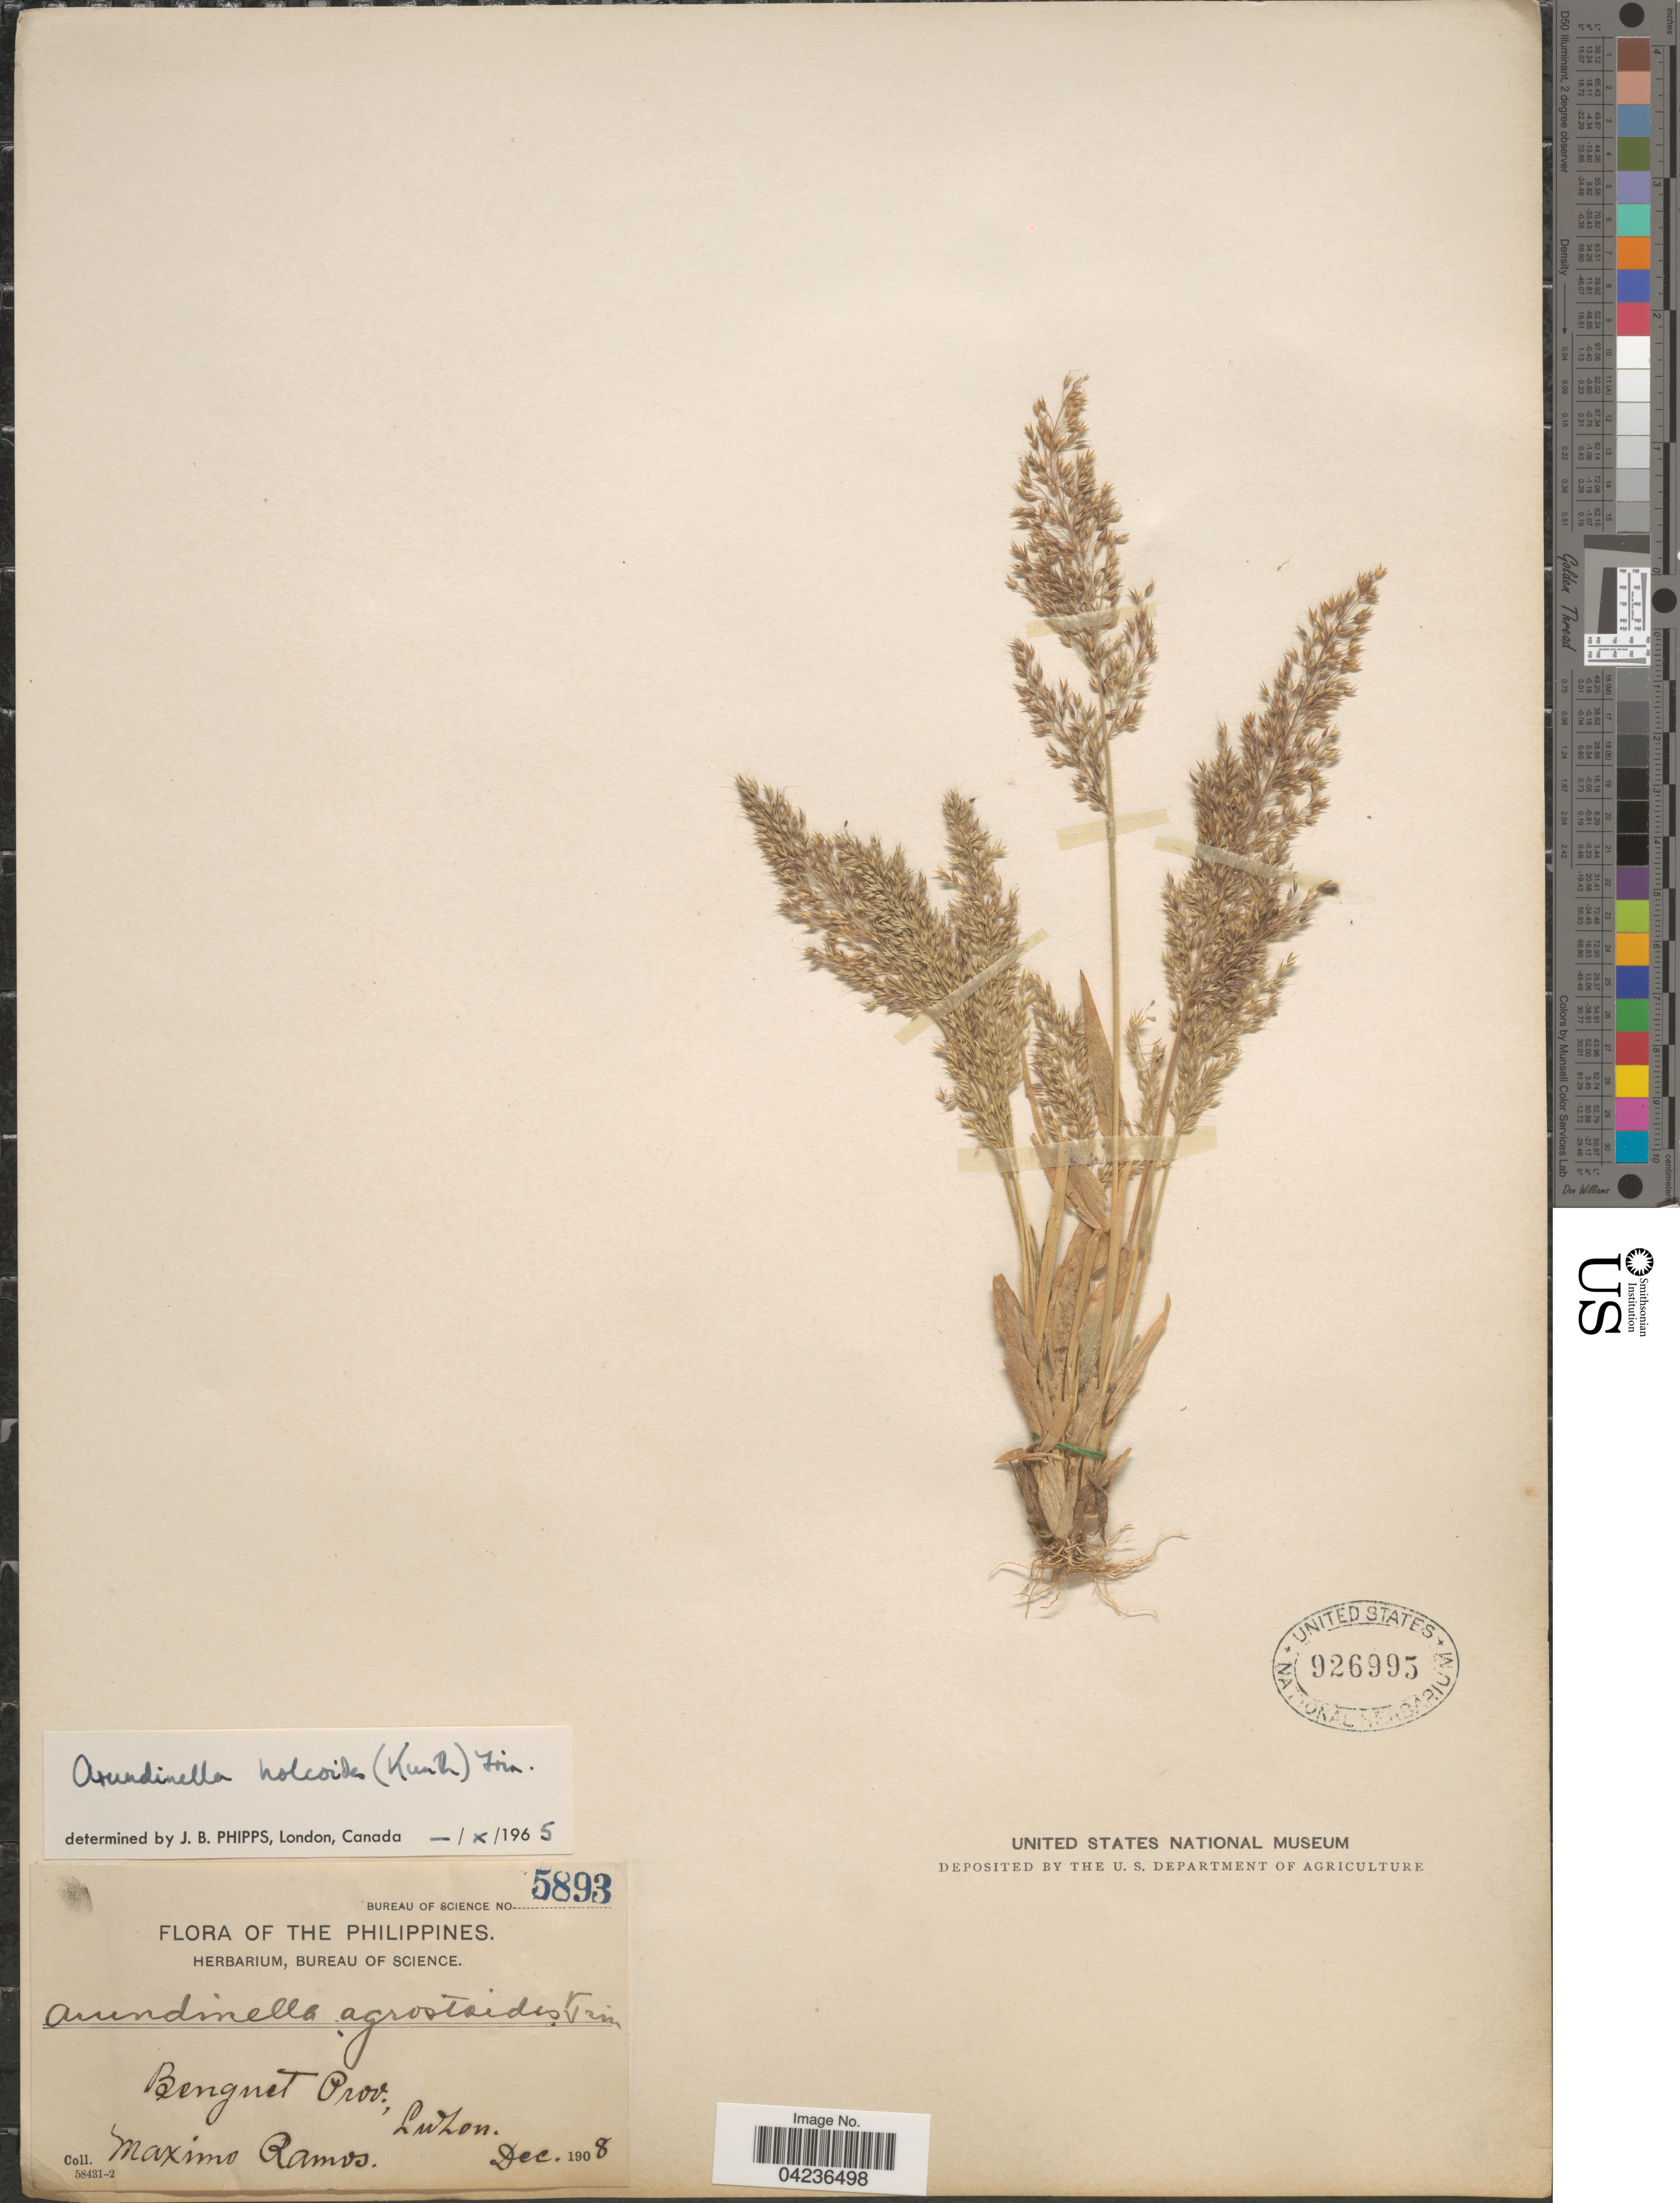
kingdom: Plantae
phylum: Tracheophyta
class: Liliopsida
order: Poales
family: Poaceae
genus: Arundinella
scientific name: Arundinella holcoides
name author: (Kunth) Trin.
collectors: M. Ramos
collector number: Bureau of Science 5893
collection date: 1908-12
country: Philippines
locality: Benguet Prov., Luzon.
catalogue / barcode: US 926995